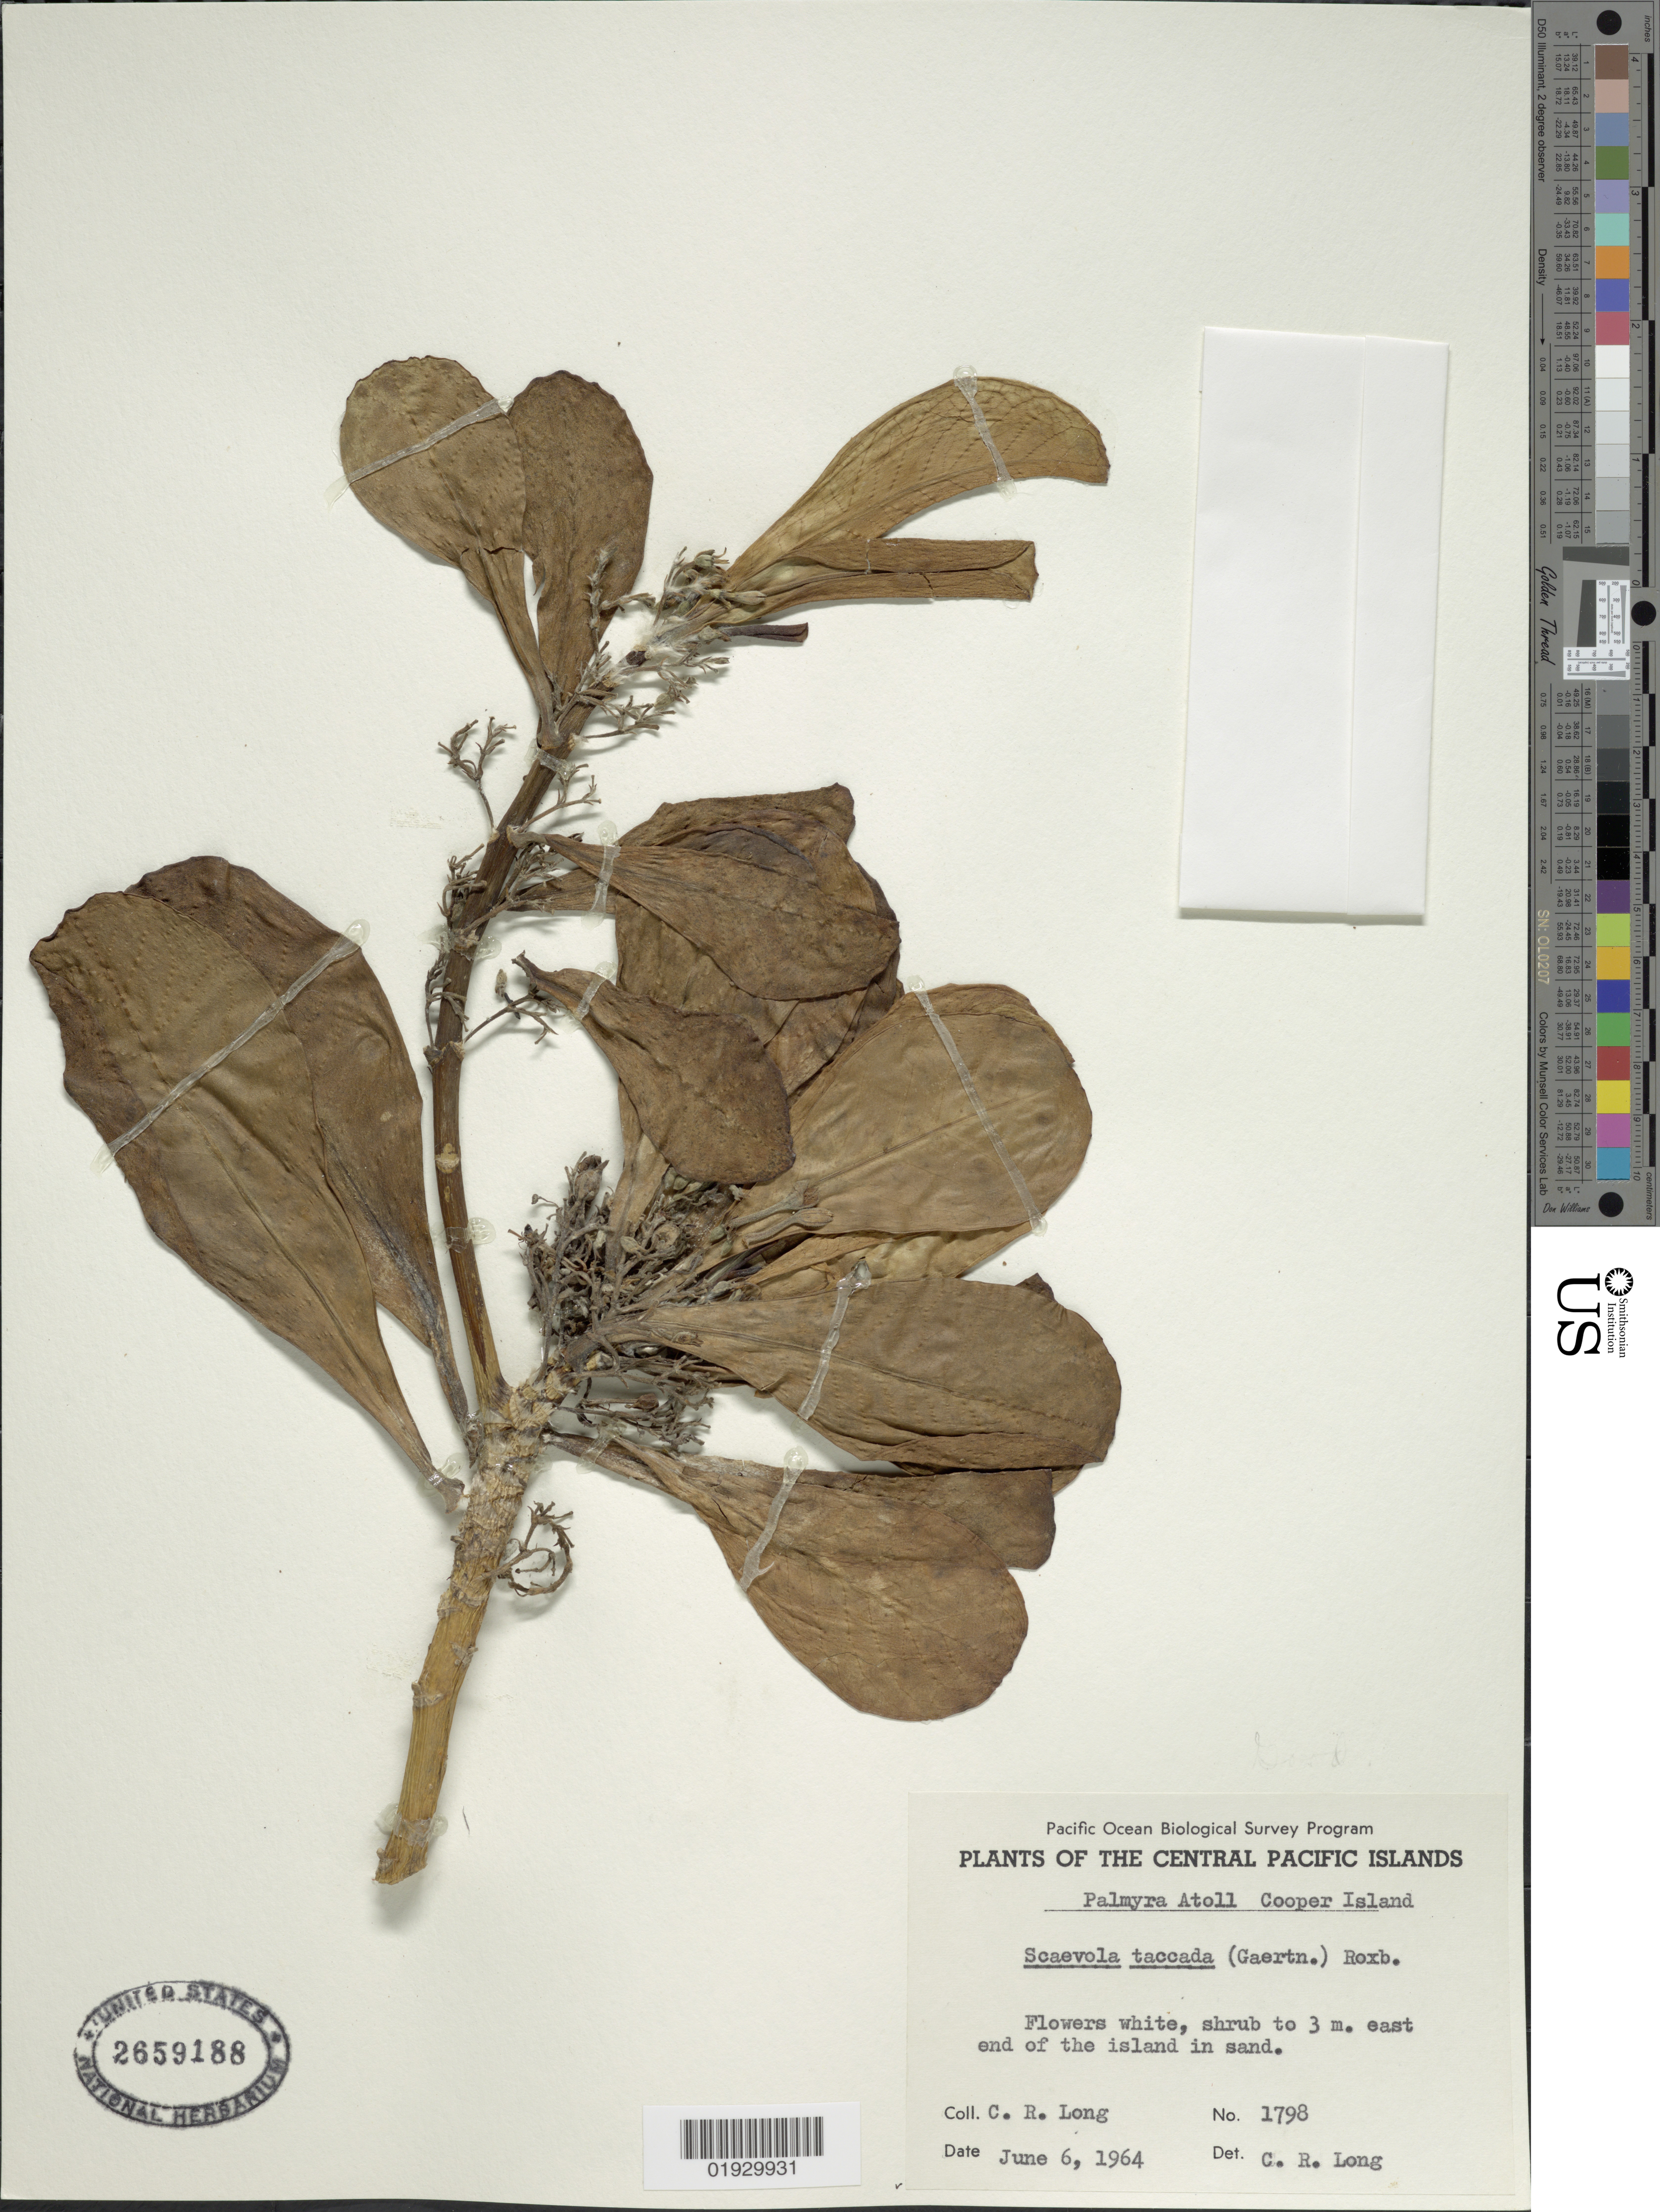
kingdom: Plantae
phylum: Tracheophyta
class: Magnoliopsida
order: Asterales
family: Goodeniaceae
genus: Scaevola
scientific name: Scaevola taccada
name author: (Gaertn.) Roxb.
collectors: C. R. Long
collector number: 1798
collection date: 1964-06-06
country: U.S. Administered Pacific Islands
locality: Palmyra Atoll. Cooper Island. Central Pacific Islands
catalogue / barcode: US 2659188